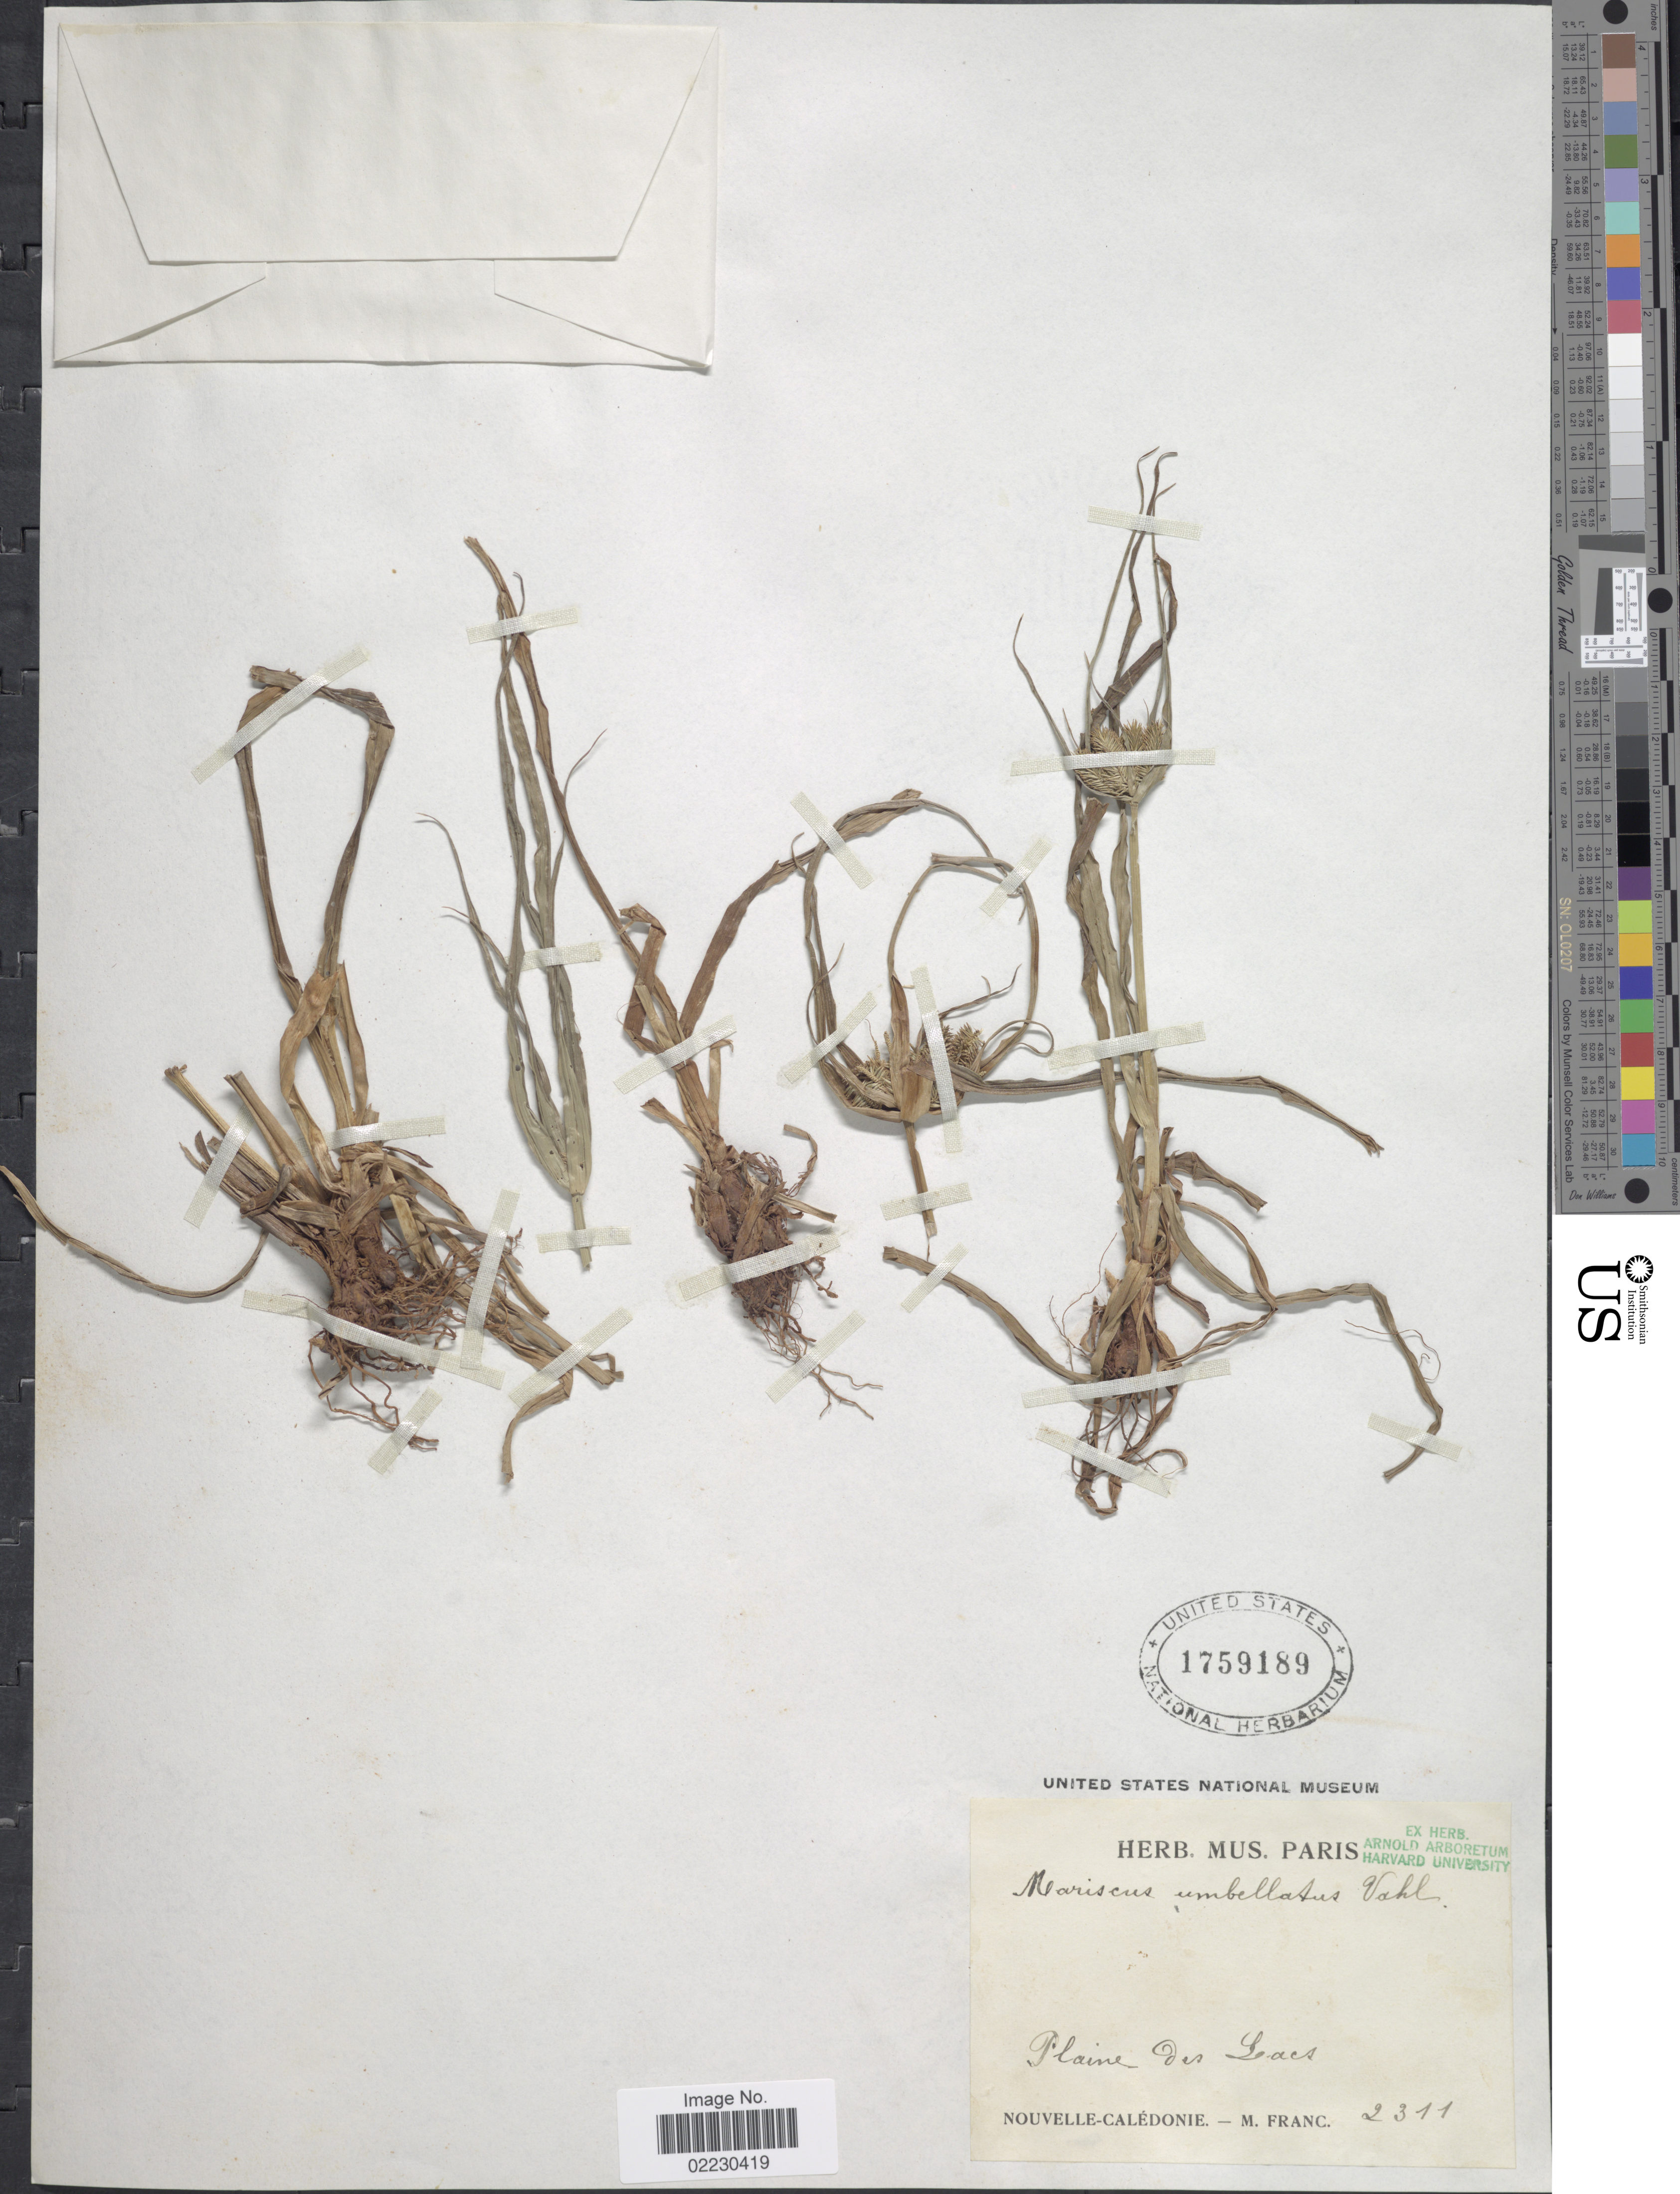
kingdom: Plantae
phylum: Tracheophyta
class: Liliopsida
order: Poales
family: Cyperaceae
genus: Cyperus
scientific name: Cyperus cyperinus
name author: (Retz.) Valck. Sur.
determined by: Strong, Mark T., (BOT), Smithsonian Institution - National Museum of Natural History (UNITED STATES)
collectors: M. Franc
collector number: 2311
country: New Caledonia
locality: Plaine des Lacs, Nouvelle-Caledonie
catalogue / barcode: US 1759189